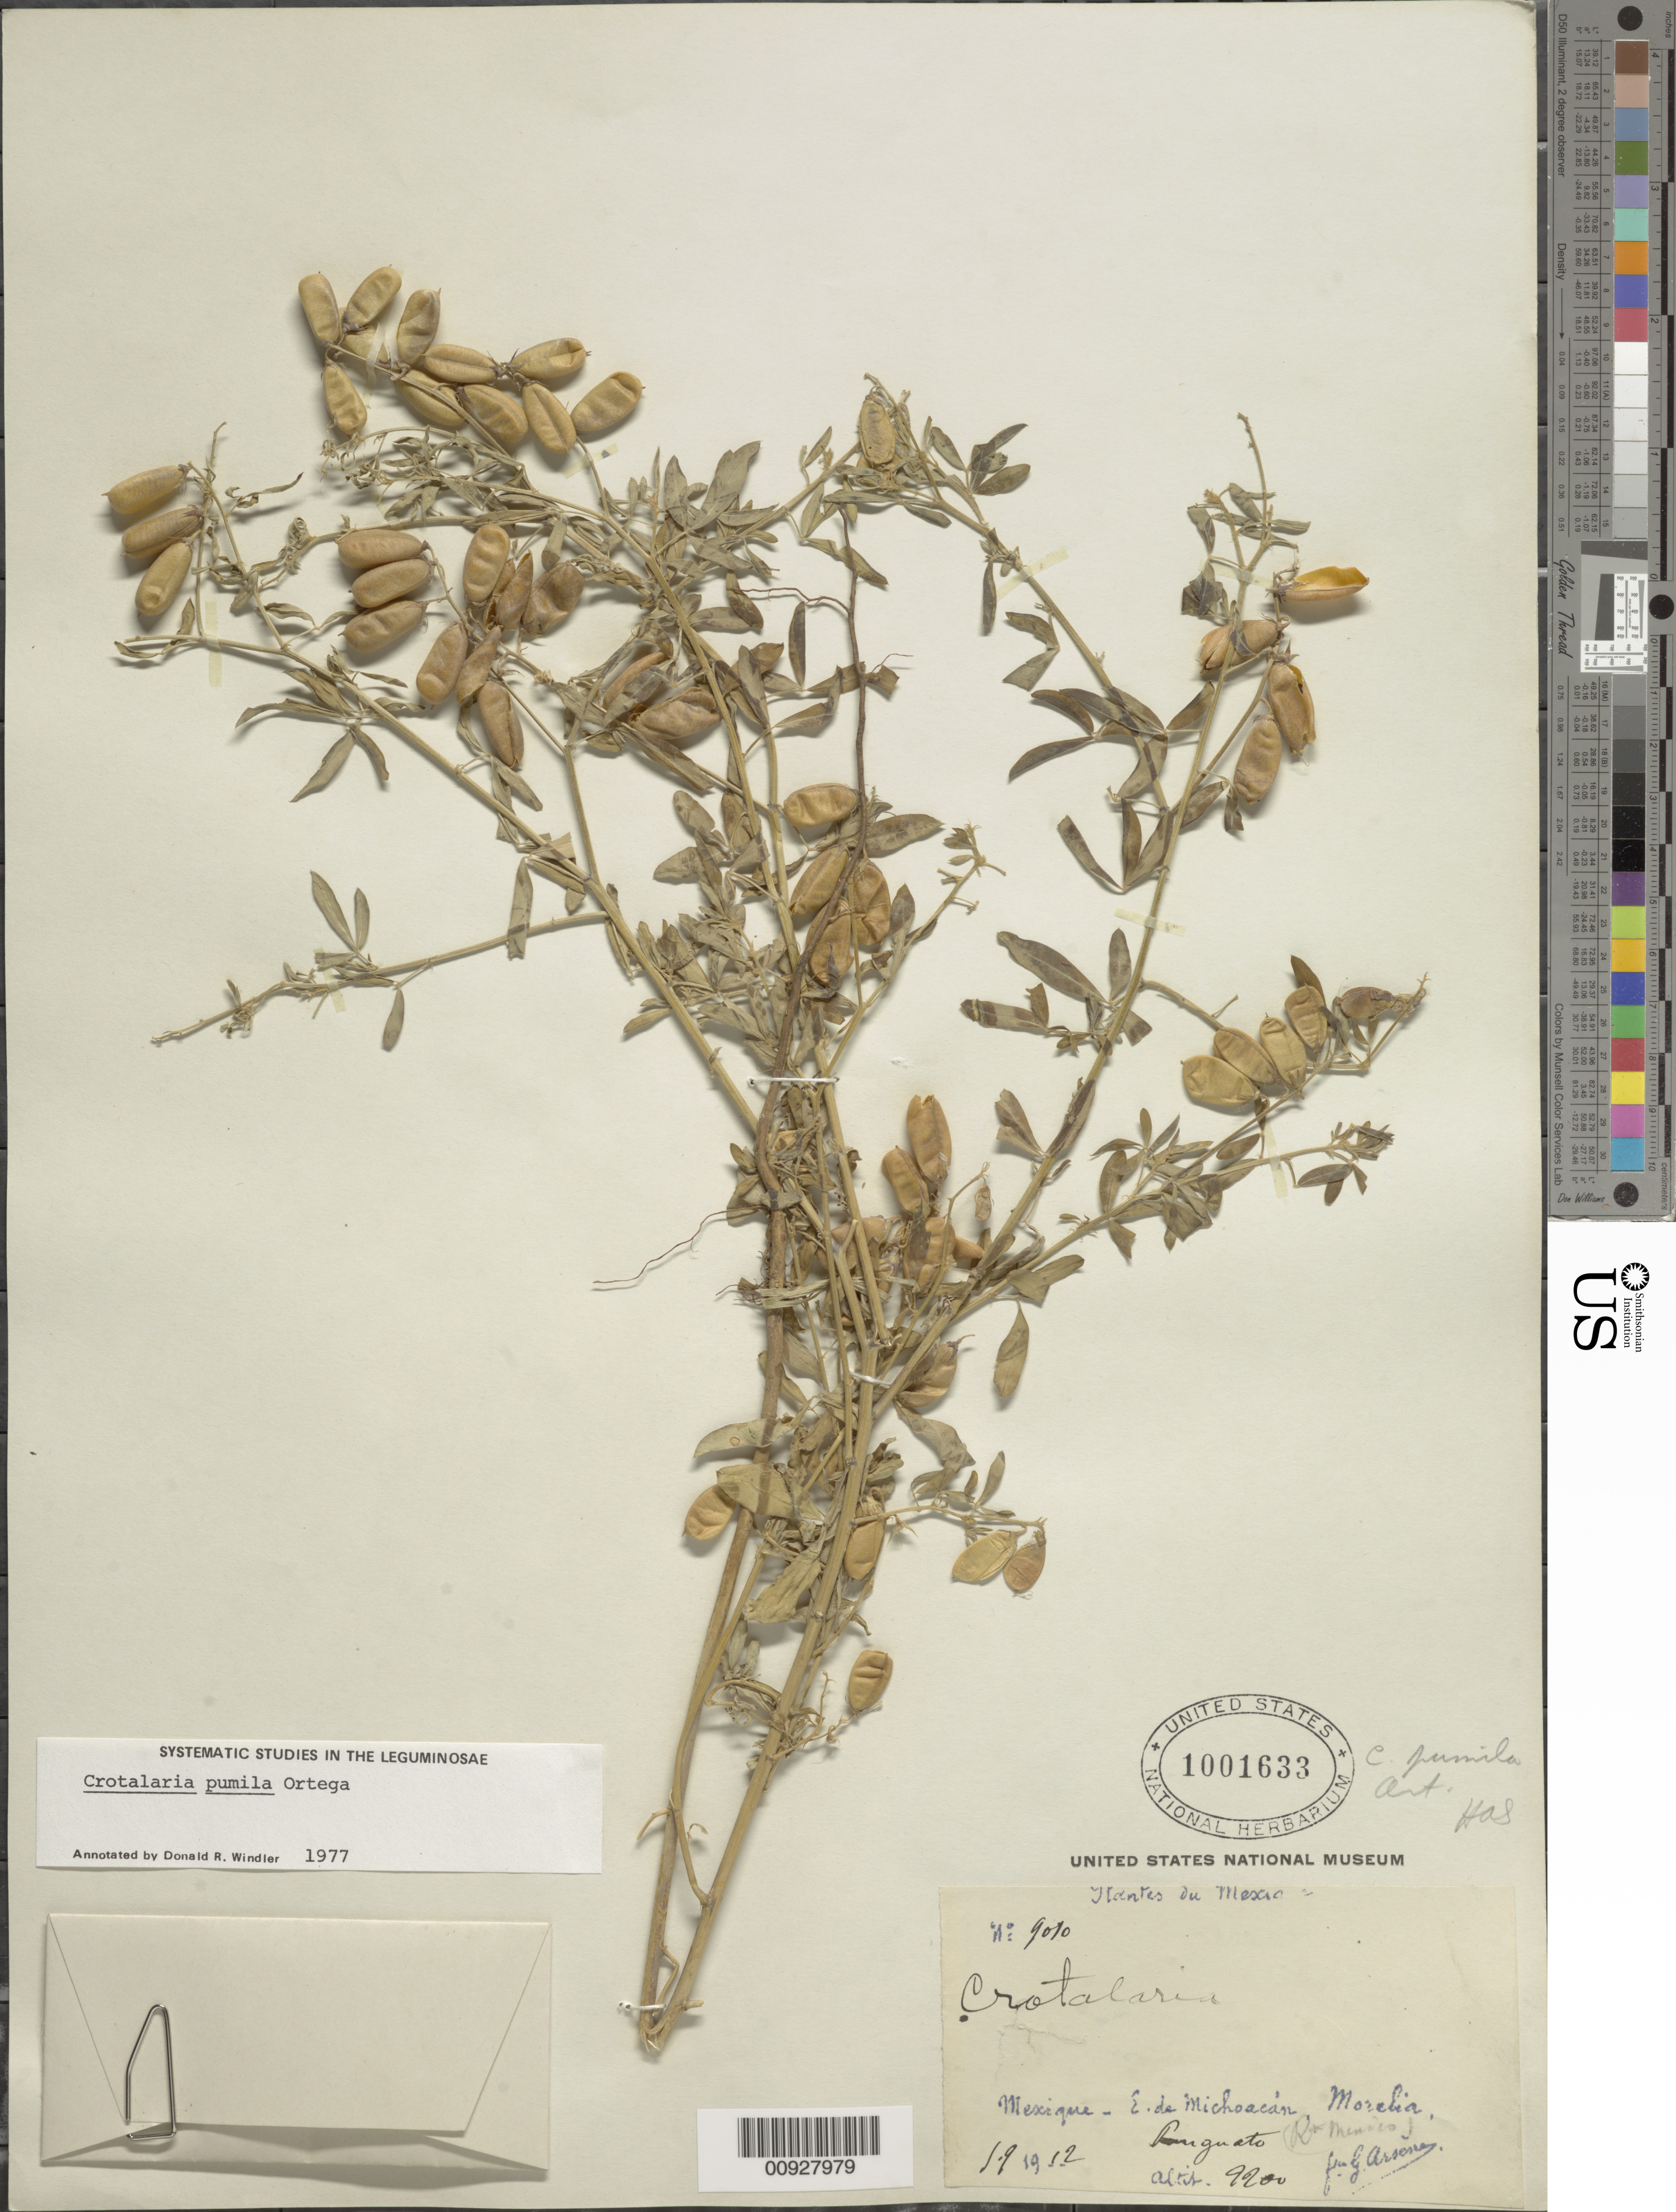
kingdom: Plantae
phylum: Tracheophyta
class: Magnoliopsida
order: Fabales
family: Fabaceae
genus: Crotalaria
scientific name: Crotalaria pumila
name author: Ortega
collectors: Bro. G. Arsène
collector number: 9010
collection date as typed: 01 Sep 1912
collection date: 1912-09-01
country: Mexico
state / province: Michoacán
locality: E. de Michoacán, Morelia, Punguato (Rt. México).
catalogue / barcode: US 1001633